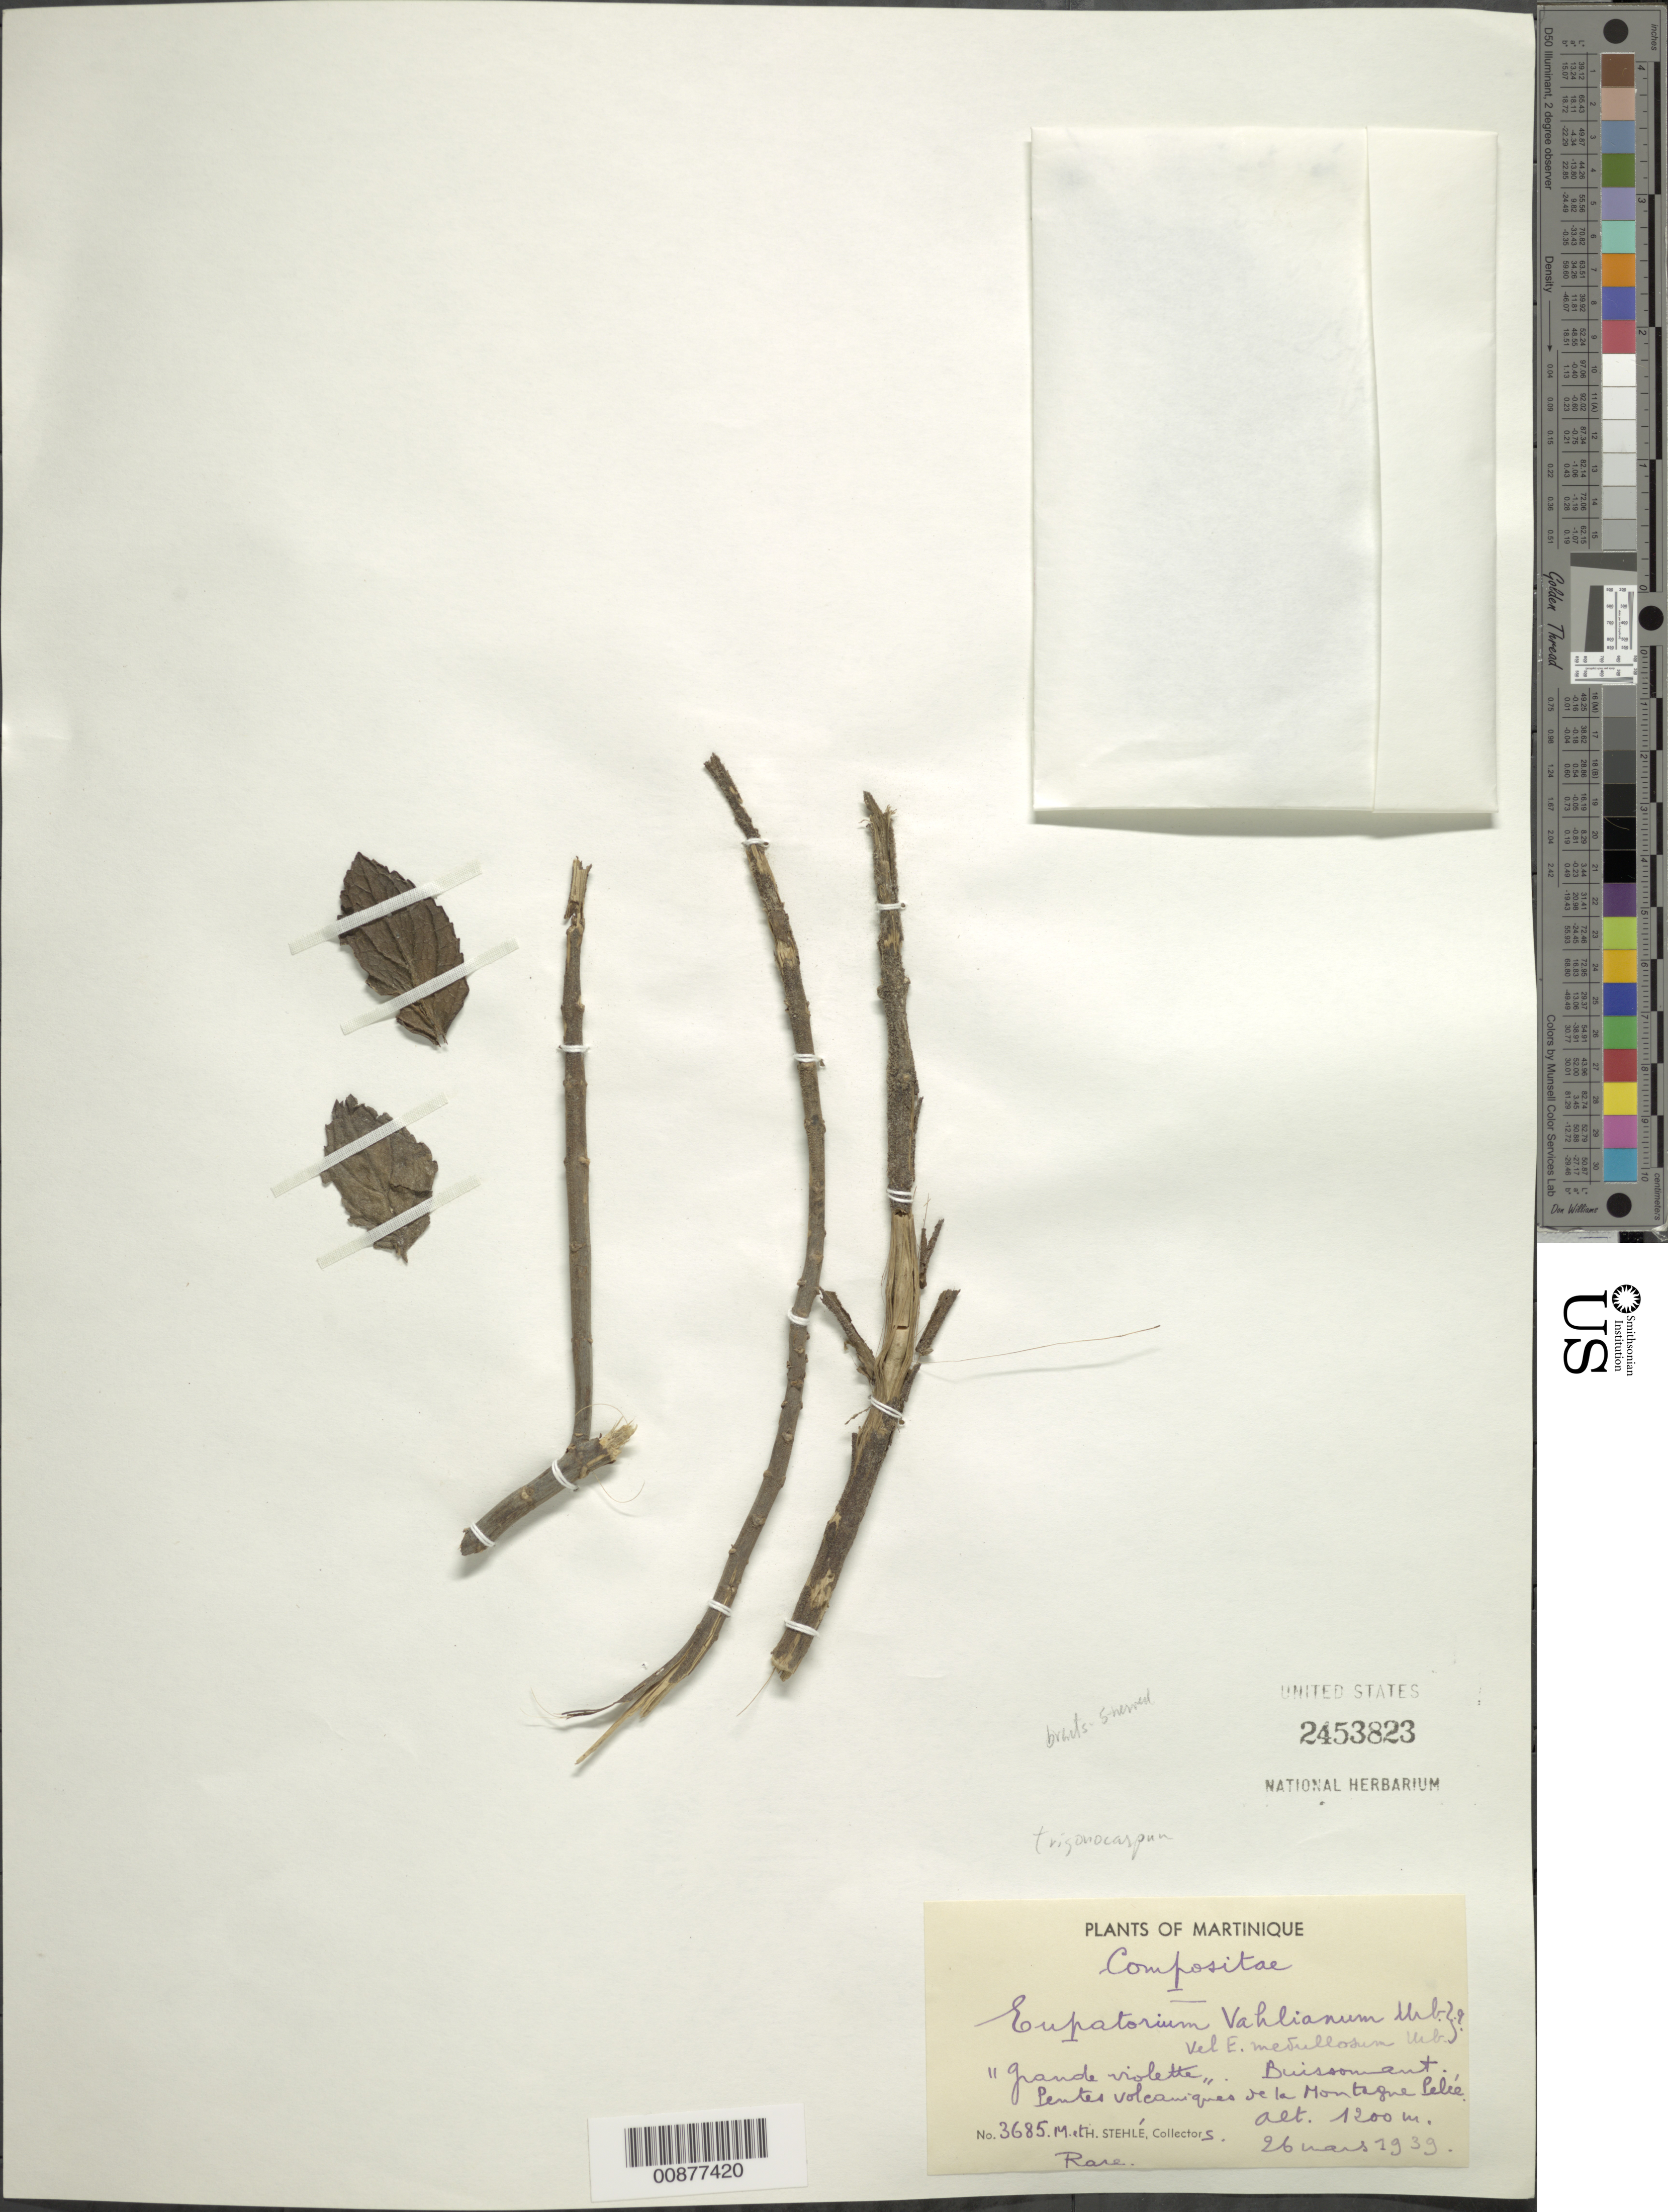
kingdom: Plantae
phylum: Tracheophyta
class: Magnoliopsida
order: Asterales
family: Asteraceae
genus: Chromolaena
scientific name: Chromolaena trigonocarpa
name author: (Griseb.) R.M. King & H. Rob.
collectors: H. Stehlé & M. Stehlé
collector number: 3685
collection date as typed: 26 Mar 1939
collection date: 1939-03-26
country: Martinique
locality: Pentes volcaniques de la Montagne Pelée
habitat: Volcanic slopes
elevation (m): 1200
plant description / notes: Common name: Grande violette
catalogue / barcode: US 2453823